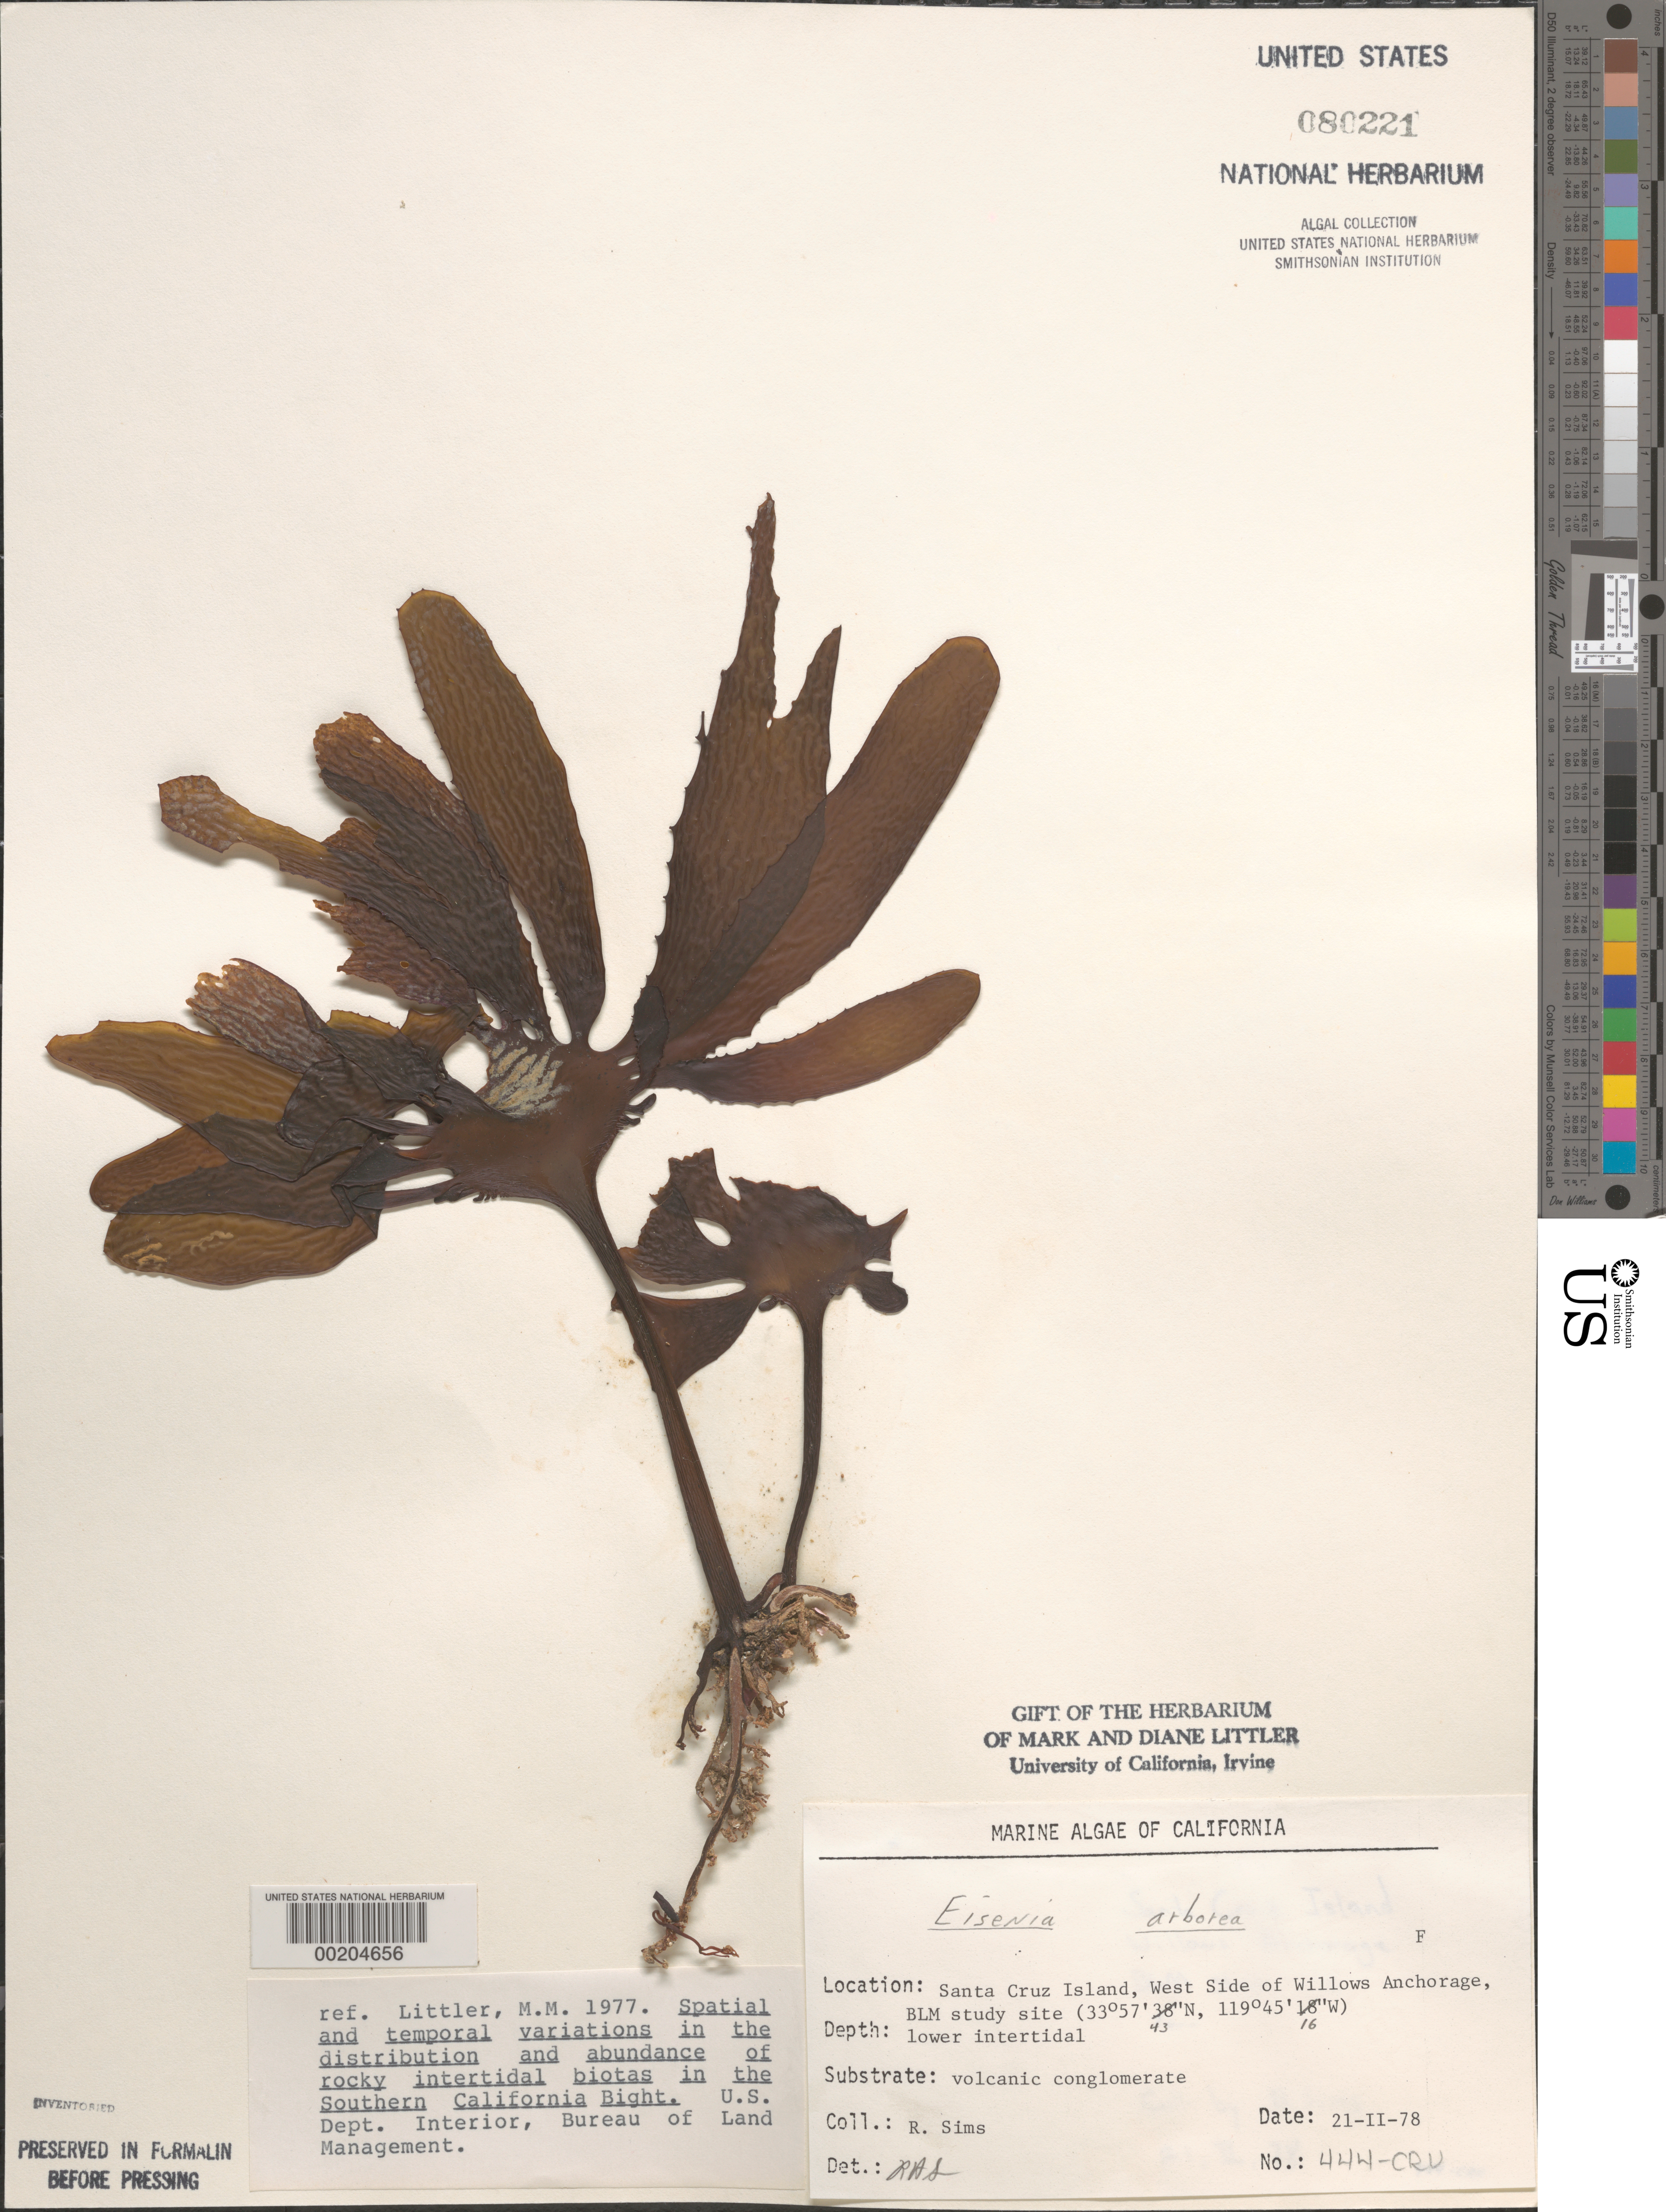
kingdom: Chromista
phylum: Ochrophyta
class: Phaeophyceae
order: Laminariales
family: Lessoniaceae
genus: Eisenia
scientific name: Eisenia arborea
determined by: Sims, Robert H.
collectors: R. H. Sims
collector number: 444-cru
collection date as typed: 21 Feb 1978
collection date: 1978-02-21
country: United States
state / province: California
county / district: Santa Barbara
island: Santa Cruz Island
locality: Willows Anchorage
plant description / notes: BLM-SOCALBIGHT Rocky Intertidal Survey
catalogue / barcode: US 80221